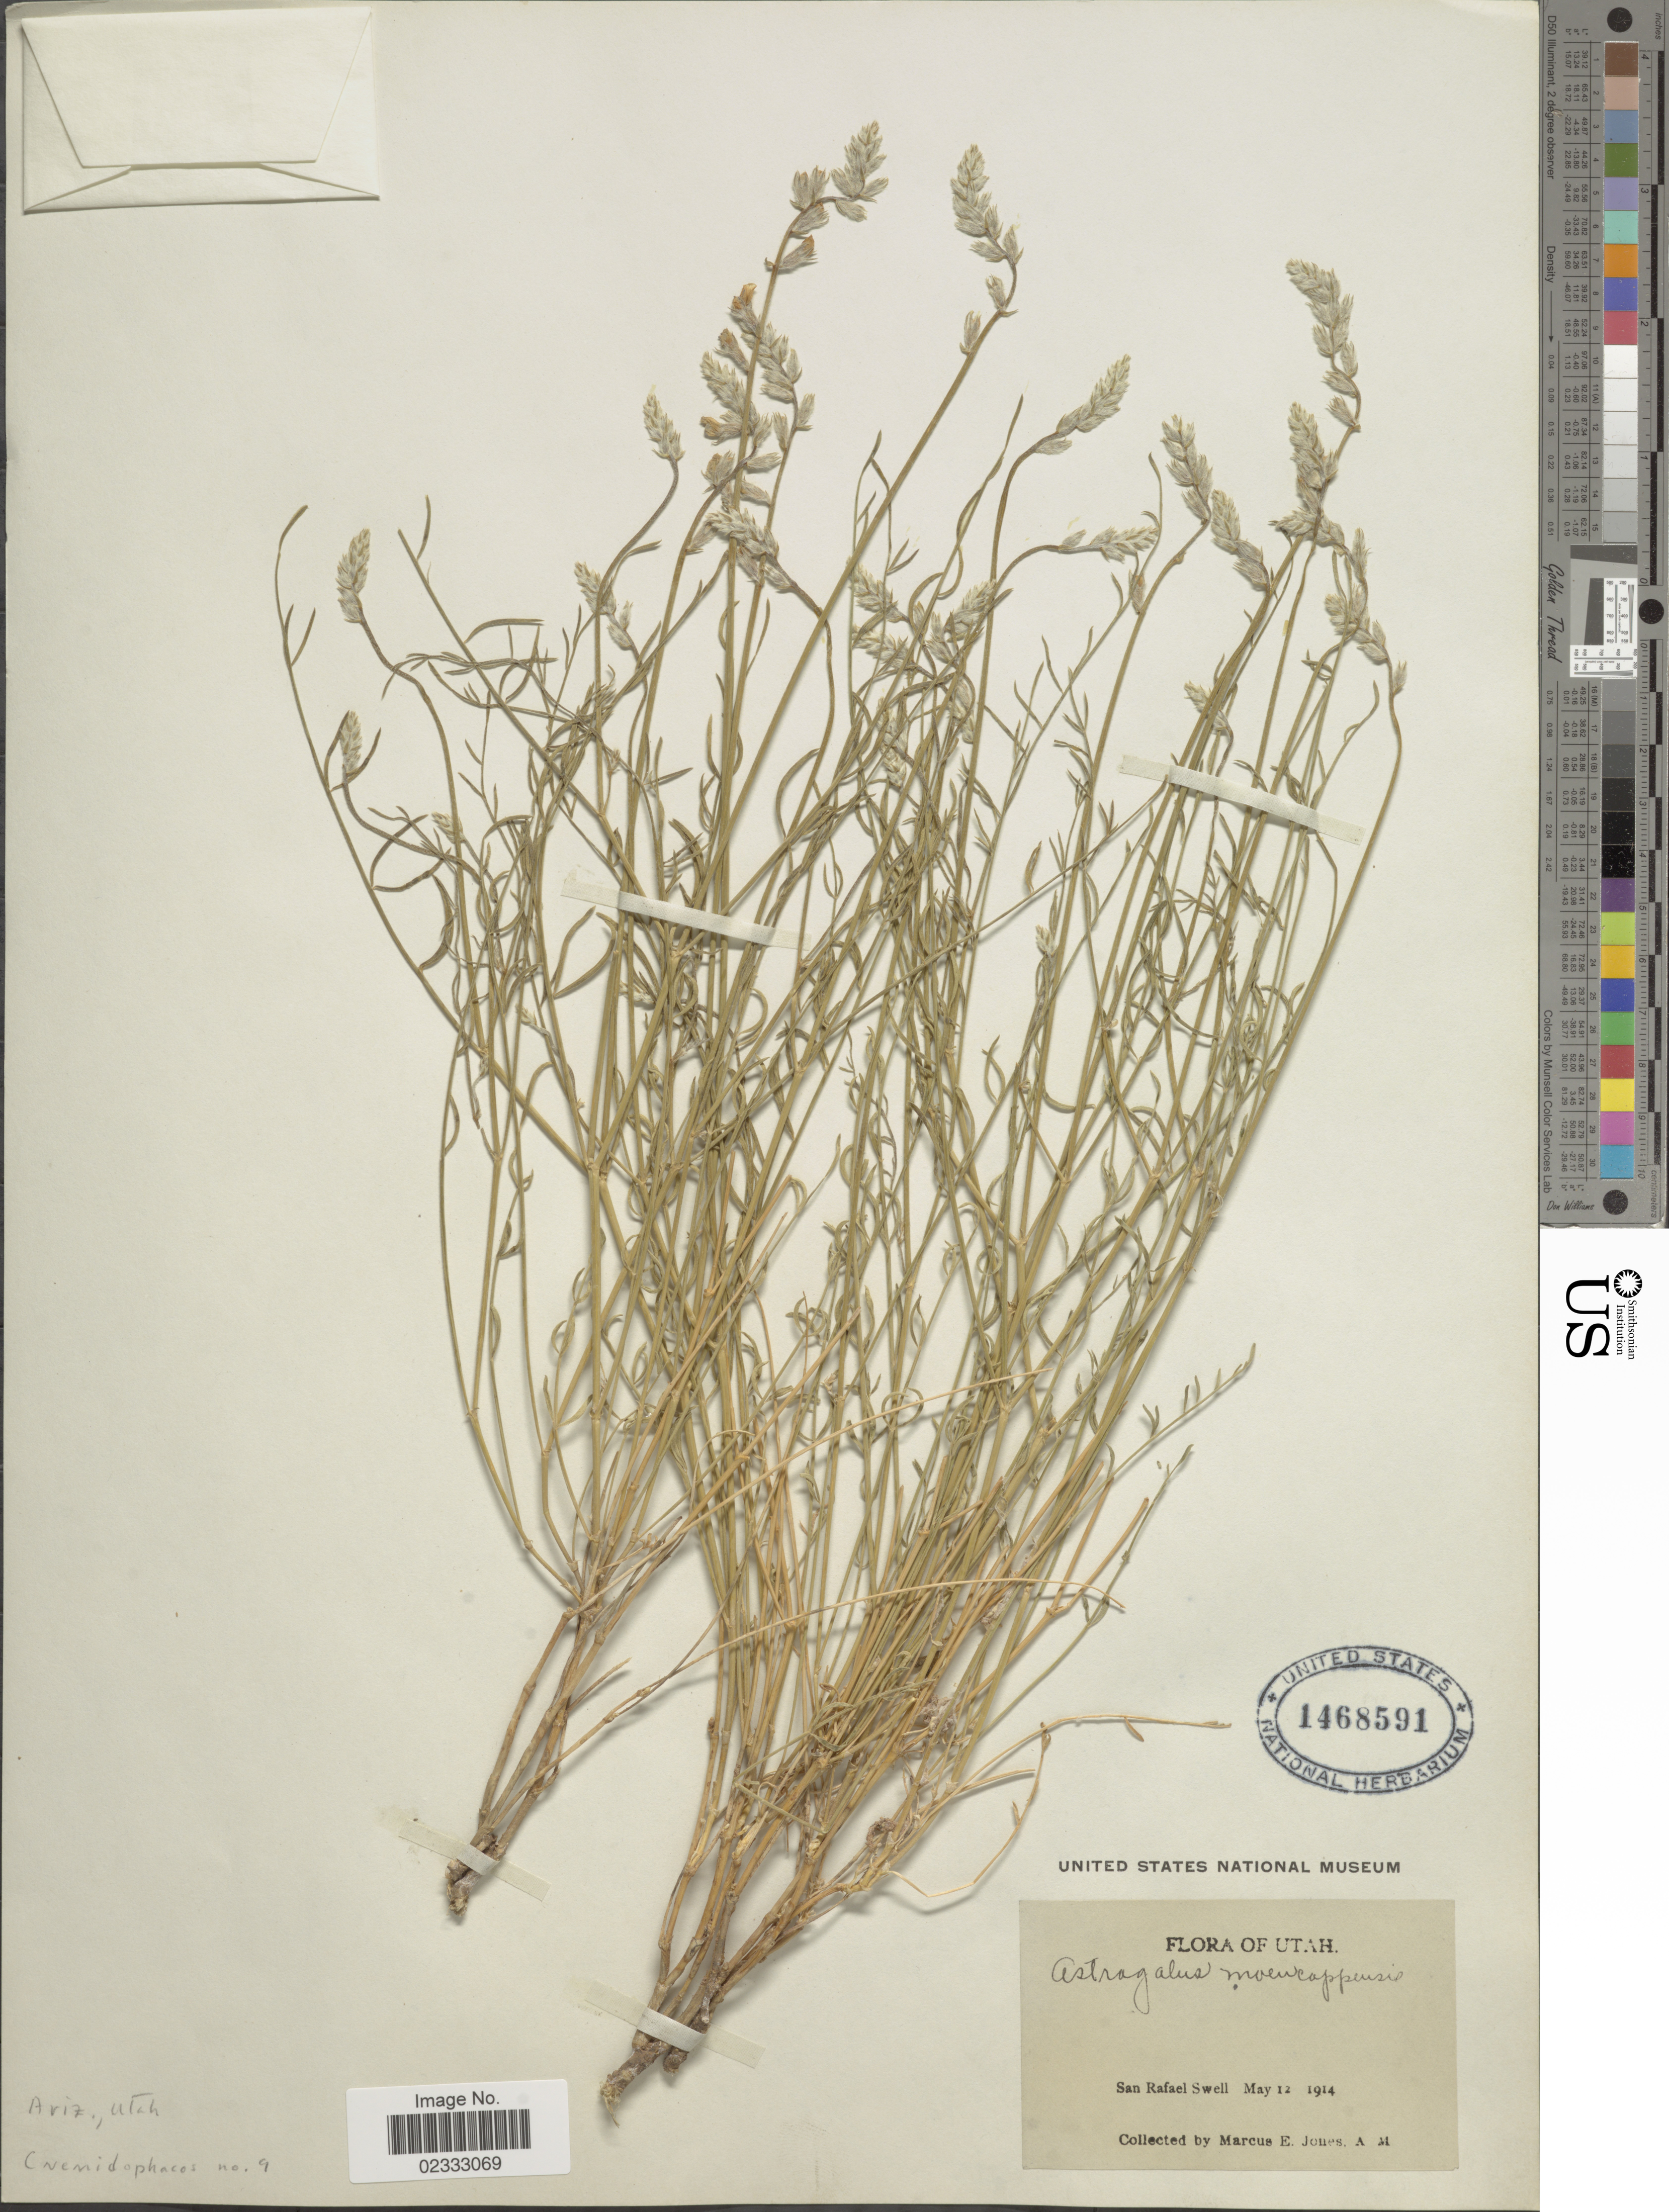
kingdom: Plantae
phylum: Tracheophyta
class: Magnoliopsida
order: Fabales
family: Fabaceae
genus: Astragalus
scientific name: Astragalus moencoppensis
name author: M.E. Jones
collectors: M. E. Jones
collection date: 1914-05-12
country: United States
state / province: Utah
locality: San Rafael Swell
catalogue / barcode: US 1468591